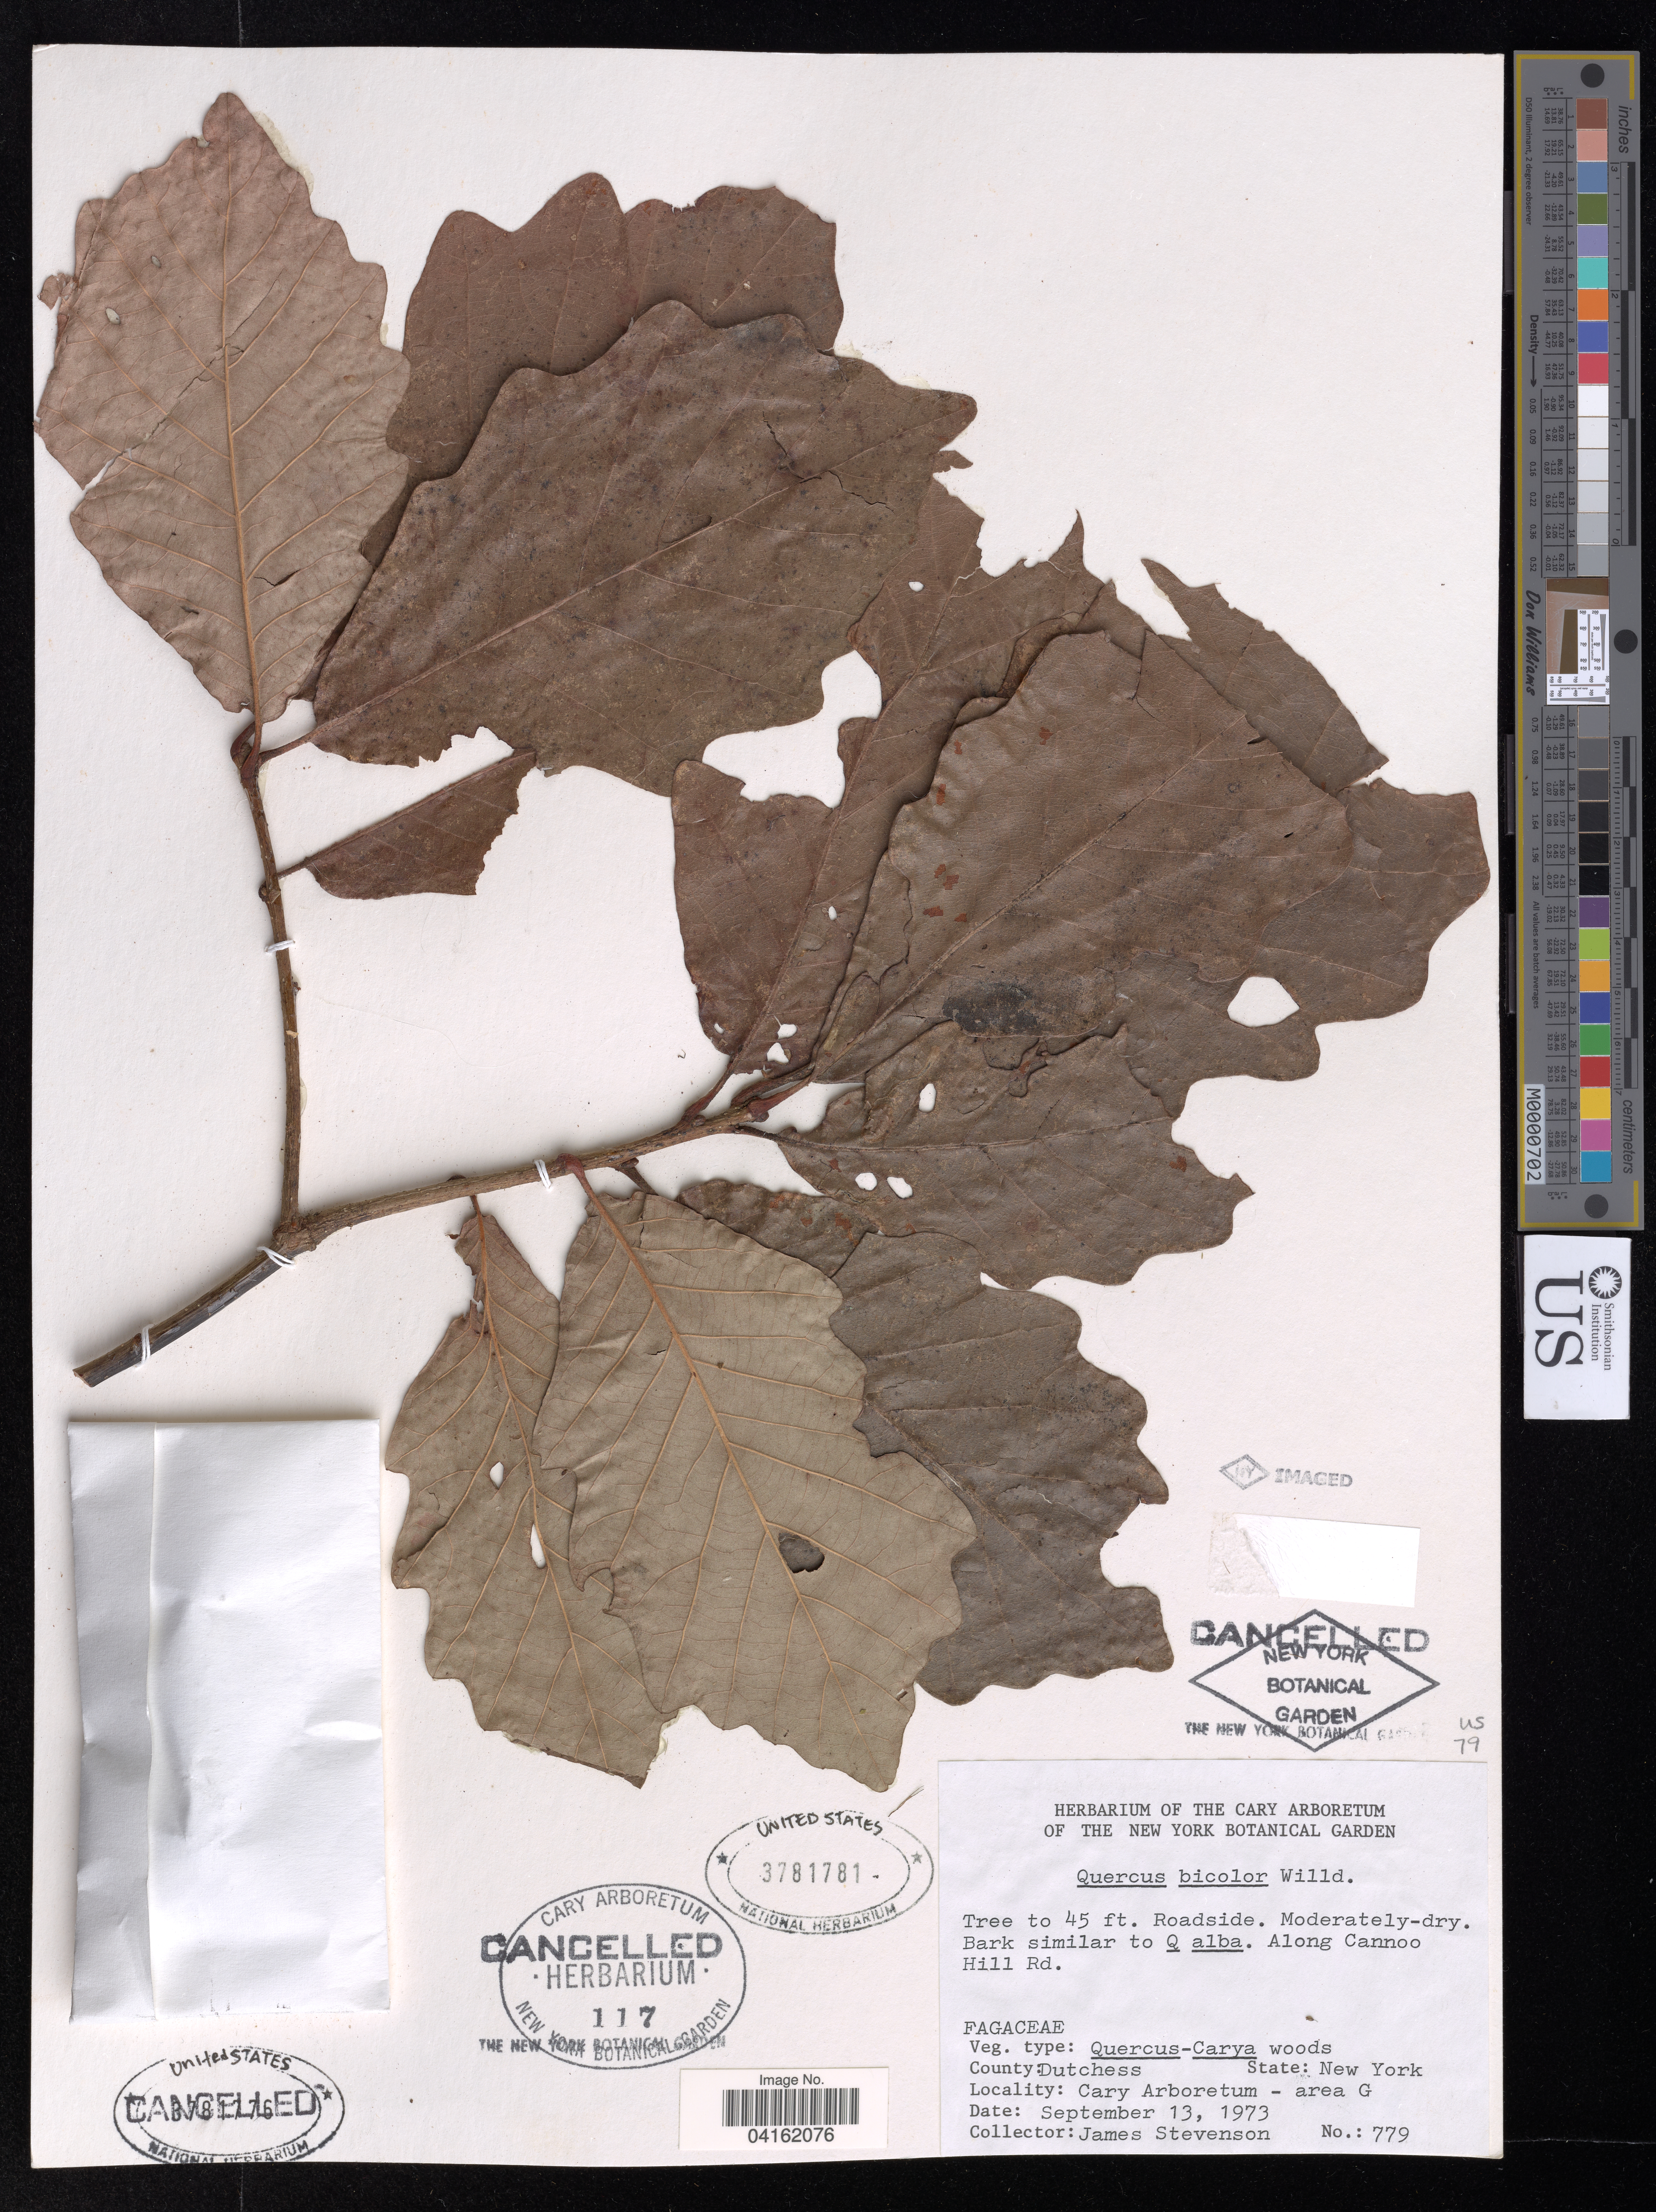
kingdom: Plantae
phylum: Tracheophyta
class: Magnoliopsida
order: Fagales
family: Fagaceae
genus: Quercus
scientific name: Quercus bicolor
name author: Willd.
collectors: J. Stevenson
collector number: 779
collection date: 1973-09-13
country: United States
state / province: New York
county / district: Dutchess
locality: Along Cannoo Hill Rd. County: Duchess. Cary Arboretum - area G.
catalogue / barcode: US 3781781